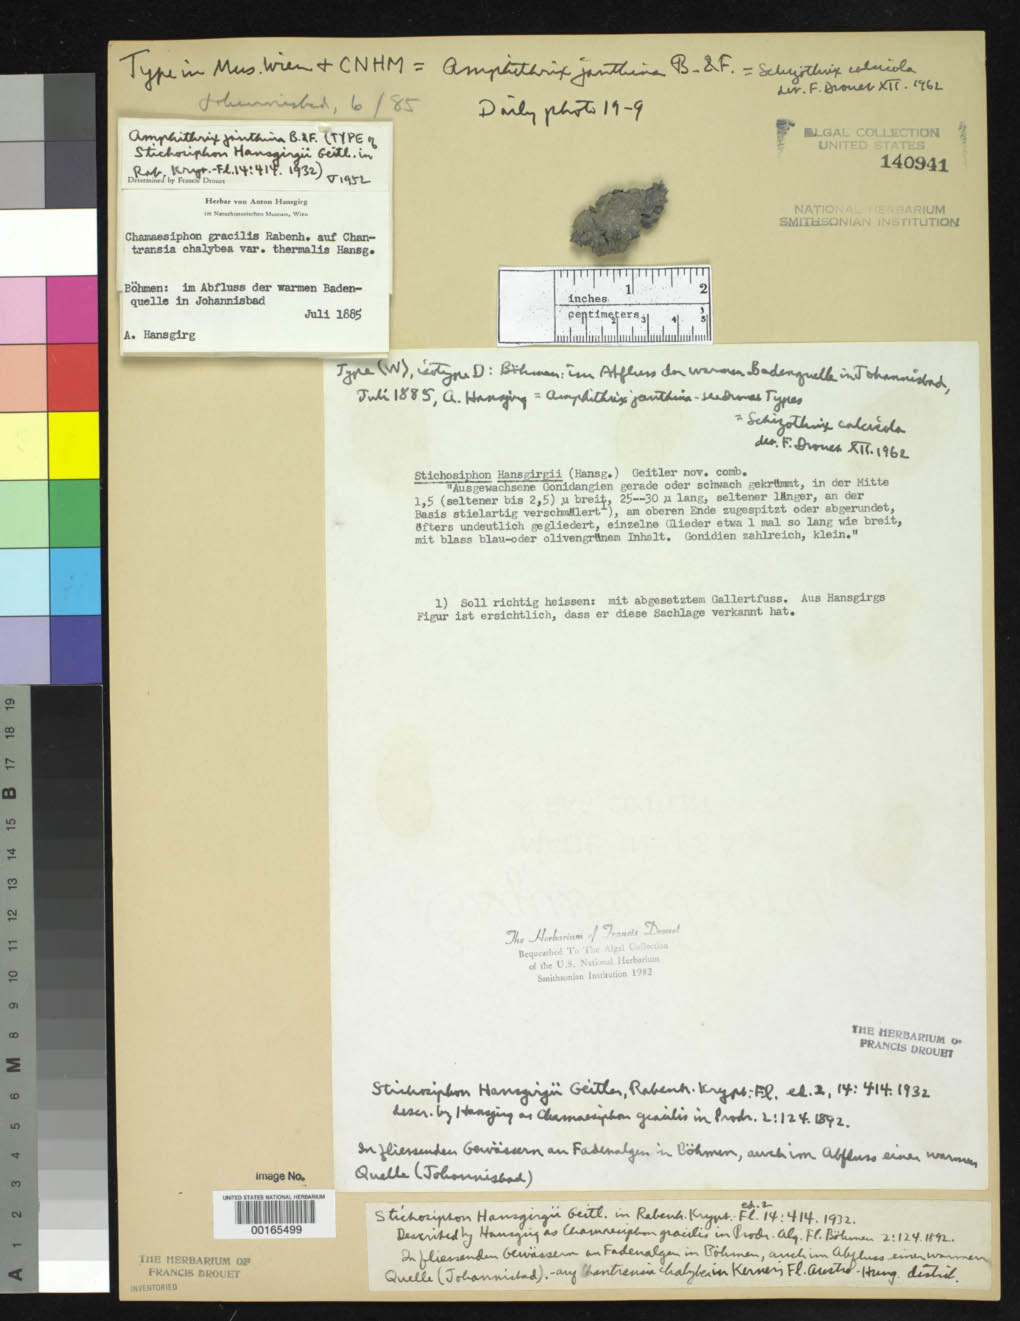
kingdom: Bacteria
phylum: Cyanobacteria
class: Cyanobacteriia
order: Cyanobacteriales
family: Chamaesiphonaceae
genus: Stichosiphon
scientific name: Stichosiphon hansgirgii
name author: Geitler in Rabenh.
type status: Isotype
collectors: A. Hansgirg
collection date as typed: Jul 1885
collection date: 1885-07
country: Czechia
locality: Johannisbad. [Bohemia (Bohmen)]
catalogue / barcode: US 140941